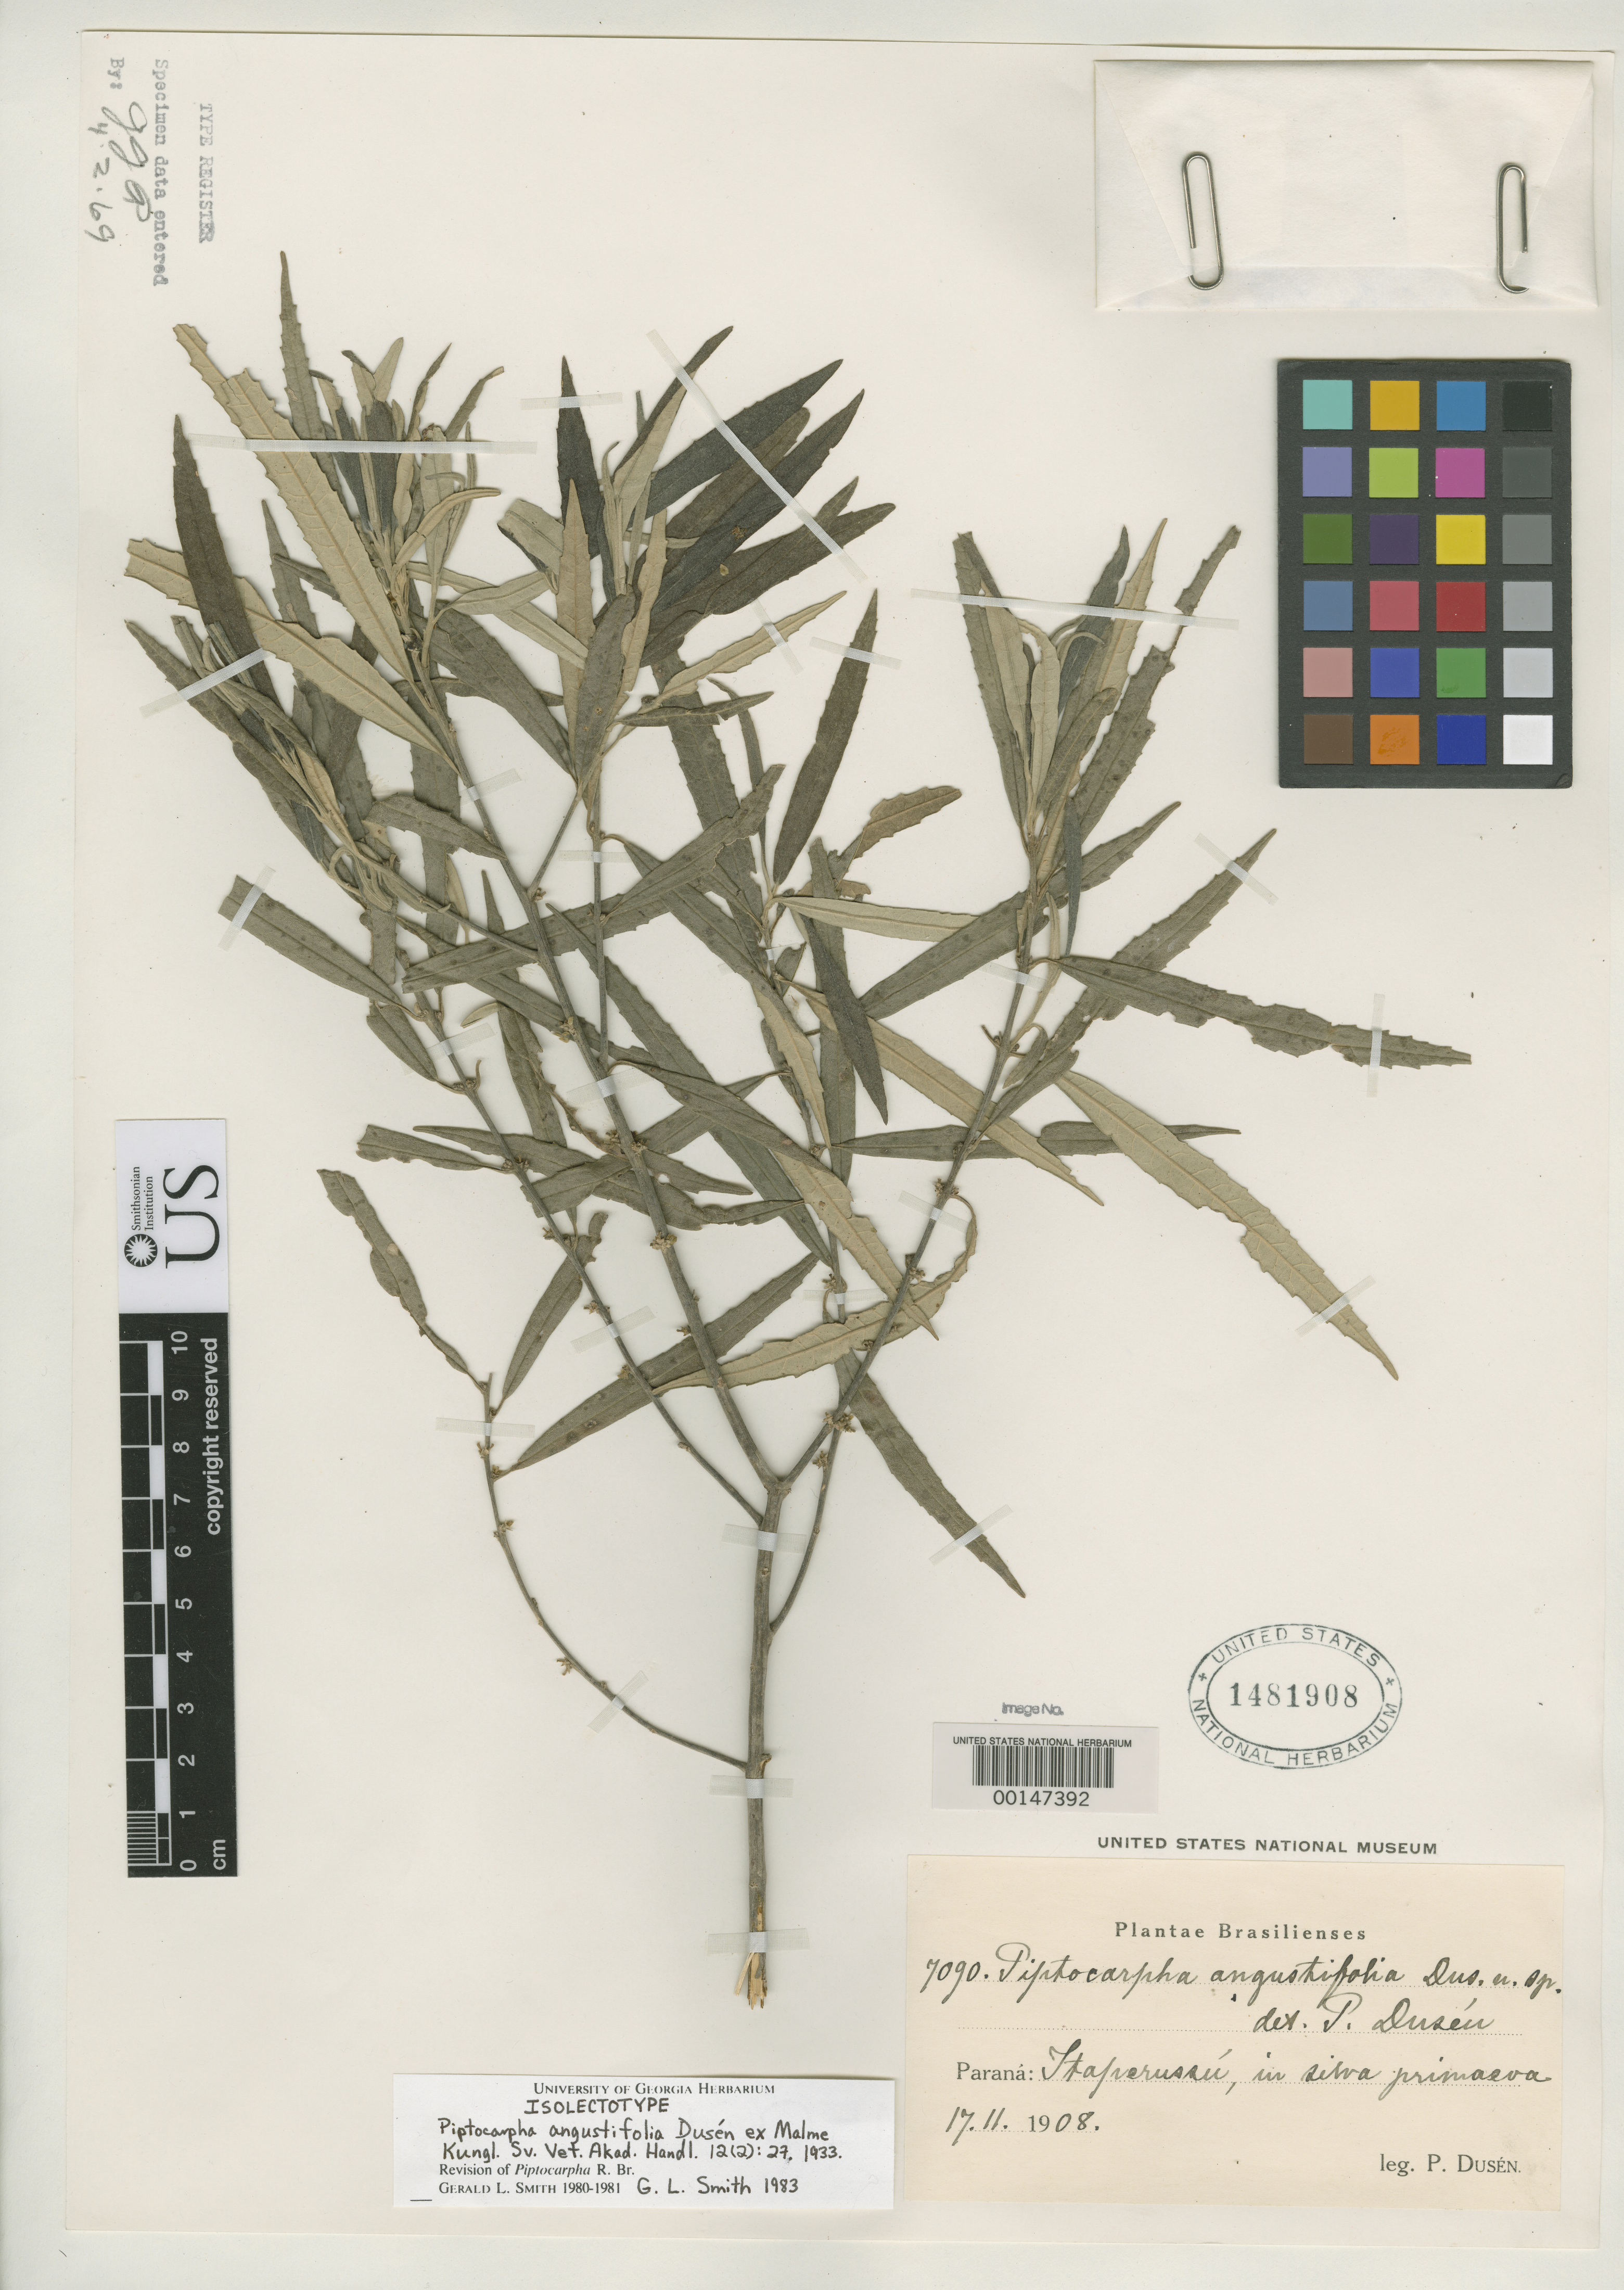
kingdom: Plantae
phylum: Tracheophyta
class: Magnoliopsida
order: Asterales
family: Asteraceae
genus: Piptocarpha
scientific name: Piptocarpha angustifolia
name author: Malme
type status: Isosyntype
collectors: P. Dusén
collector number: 7090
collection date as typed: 17 Nov 1908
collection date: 1908-11-17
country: Brazil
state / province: Paraná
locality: Itaperussu.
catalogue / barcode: US 1481908